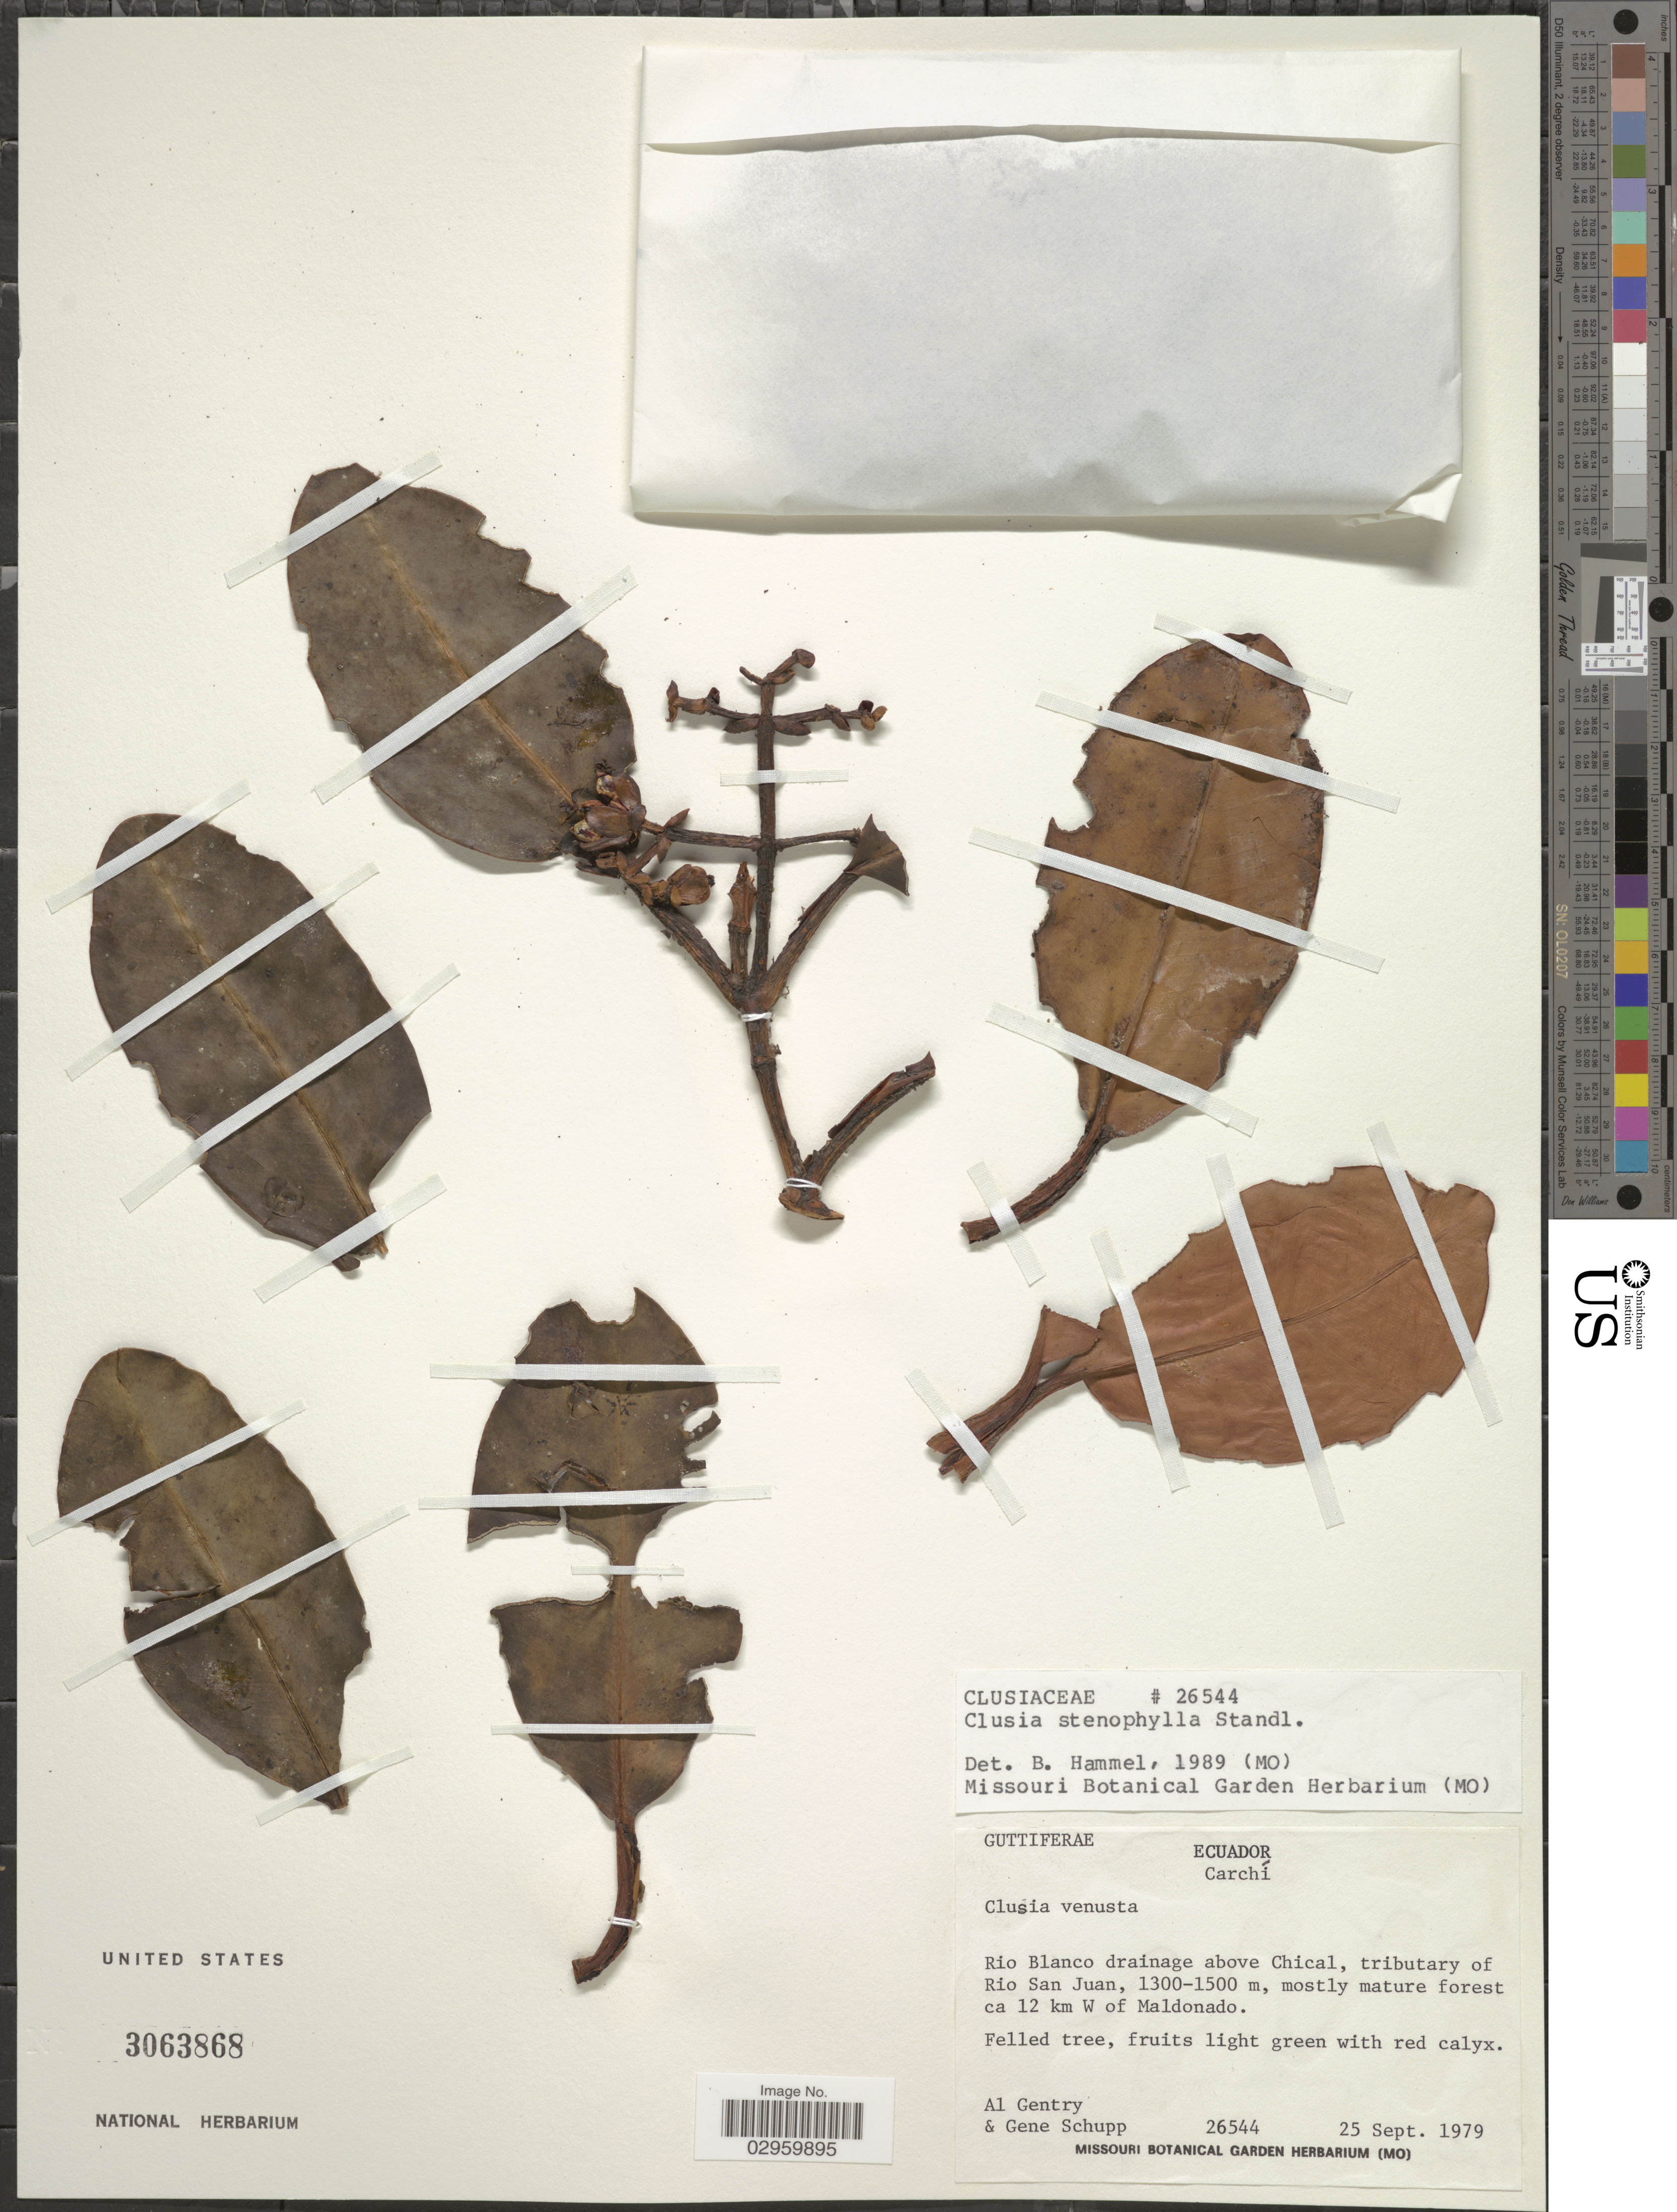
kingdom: Plantae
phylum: Tracheophyta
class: Magnoliopsida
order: Malpighiales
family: Clusiaceae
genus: Clusia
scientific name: Clusia stenophylla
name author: Standl.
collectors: A. H. Gentry & G. Schupp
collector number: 26544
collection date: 1979-09-25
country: Ecuador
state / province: Carchi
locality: Rio Blanco drainage above Chical, tributary of Rio San Juan, mostly mature forest ca 12 km W of Maldonado.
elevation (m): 1300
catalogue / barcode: US 3063868